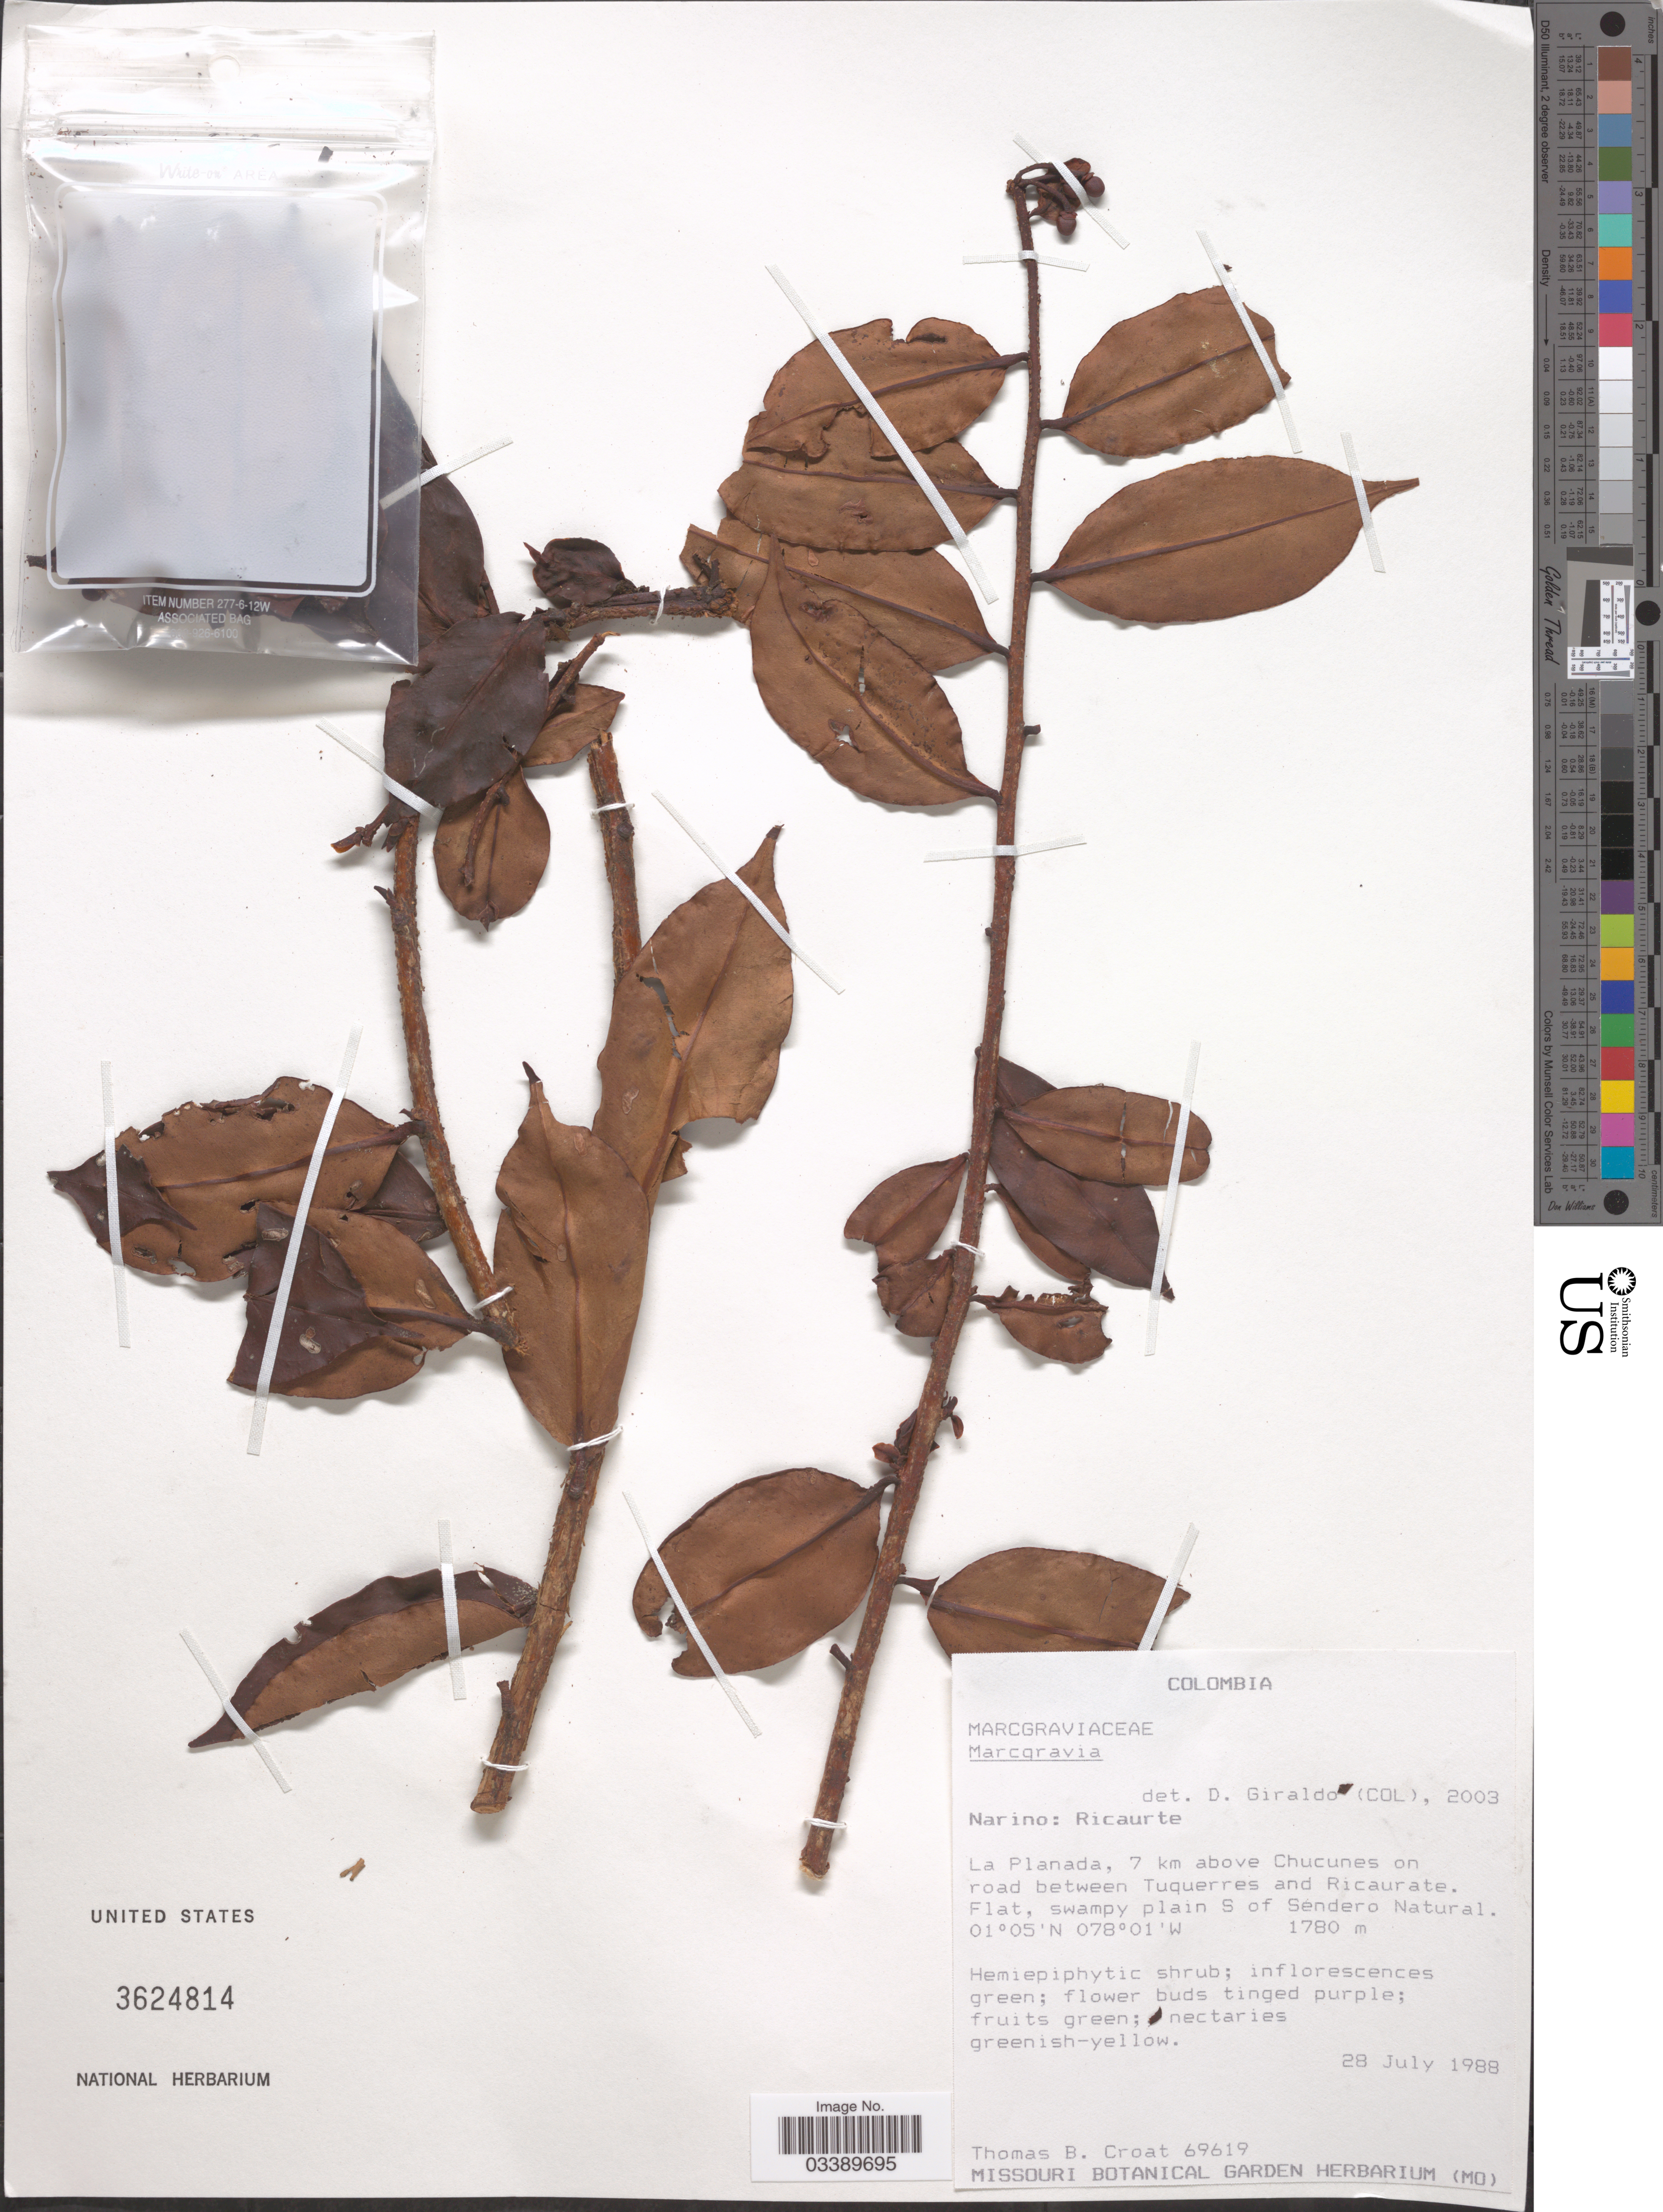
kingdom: Plantae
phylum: Tracheophyta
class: Magnoliopsida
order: Ericales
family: Marcgraviaceae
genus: Marcgravia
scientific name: Marcgravia sp.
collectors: T. B. Croat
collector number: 69619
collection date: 1988-07-28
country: Colombia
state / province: Nariño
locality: Ricaurte. La Planada, 7 km above Chucunes on road between Tuquerres and Ricaurte. Flat, swampy plain S of Sendero Natural.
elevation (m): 1780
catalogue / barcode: US 3624814